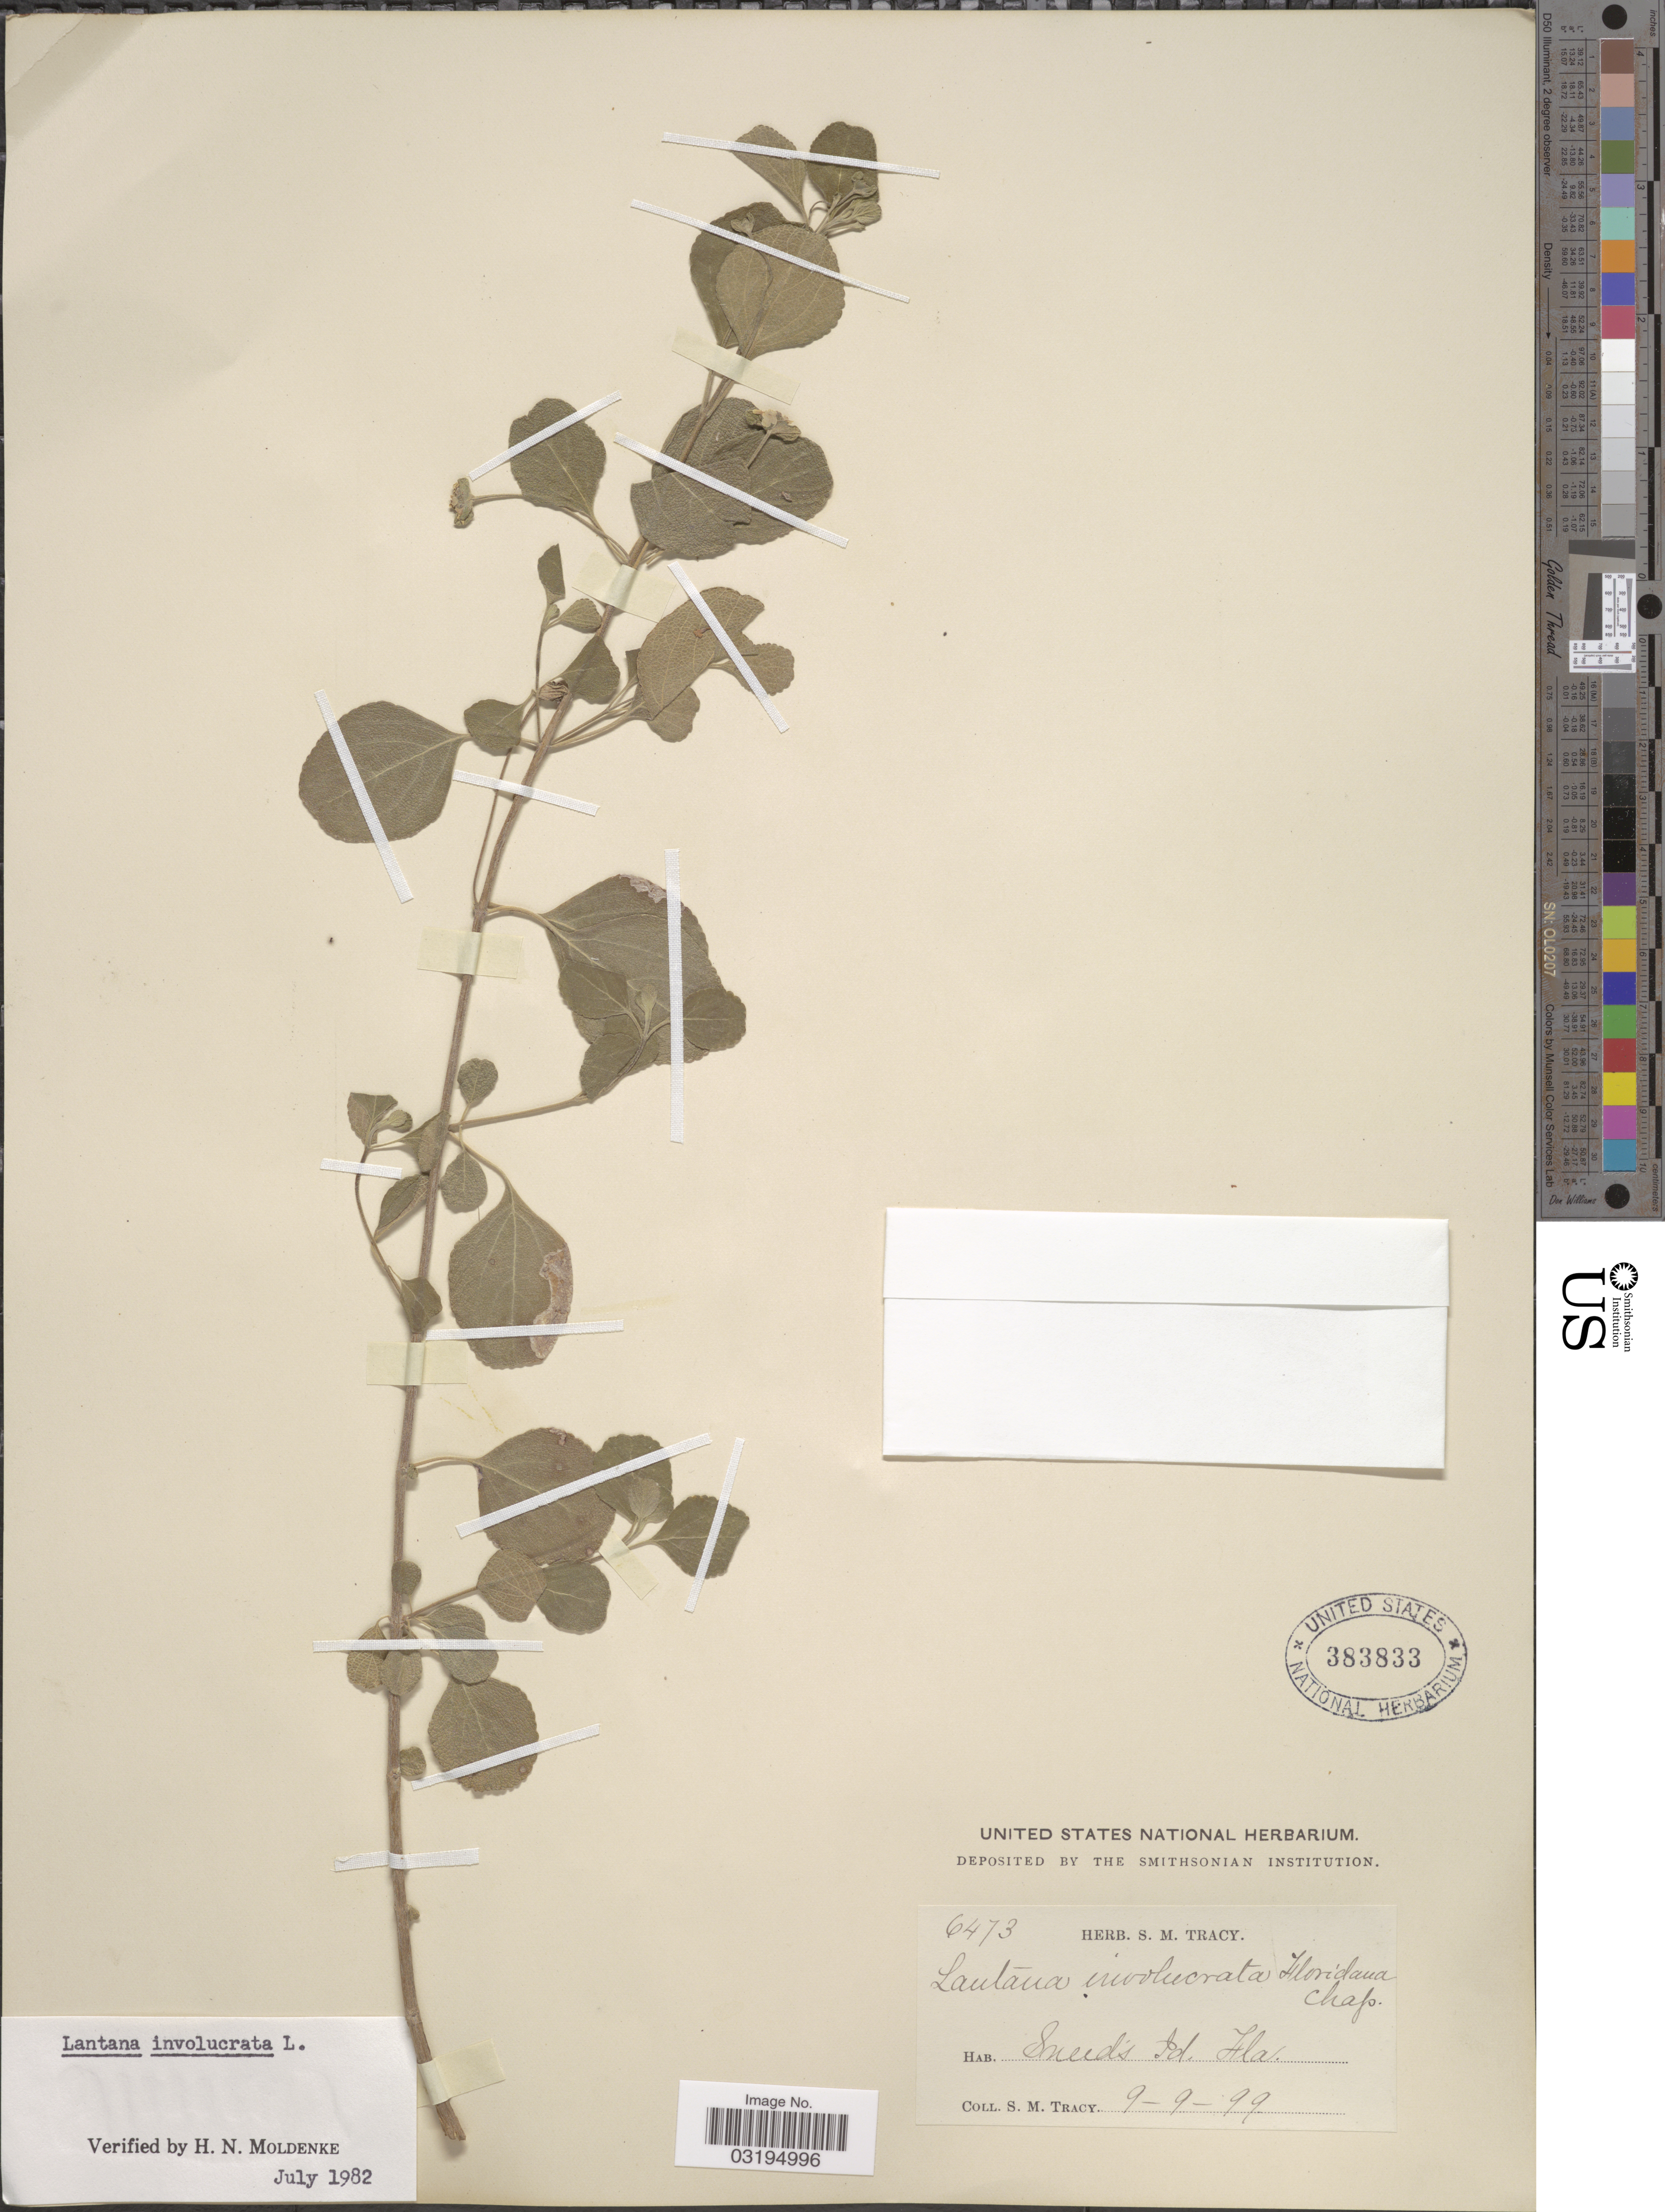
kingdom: Plantae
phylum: Tracheophyta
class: Magnoliopsida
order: Lamiales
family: Verbenaceae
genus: Lantana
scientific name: Lantana involucrata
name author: L.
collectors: S. M. Tracy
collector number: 6473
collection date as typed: Transcribed d/m/y: 9/9/99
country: United States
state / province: Florida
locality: Sneed's Id.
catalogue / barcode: US 383833